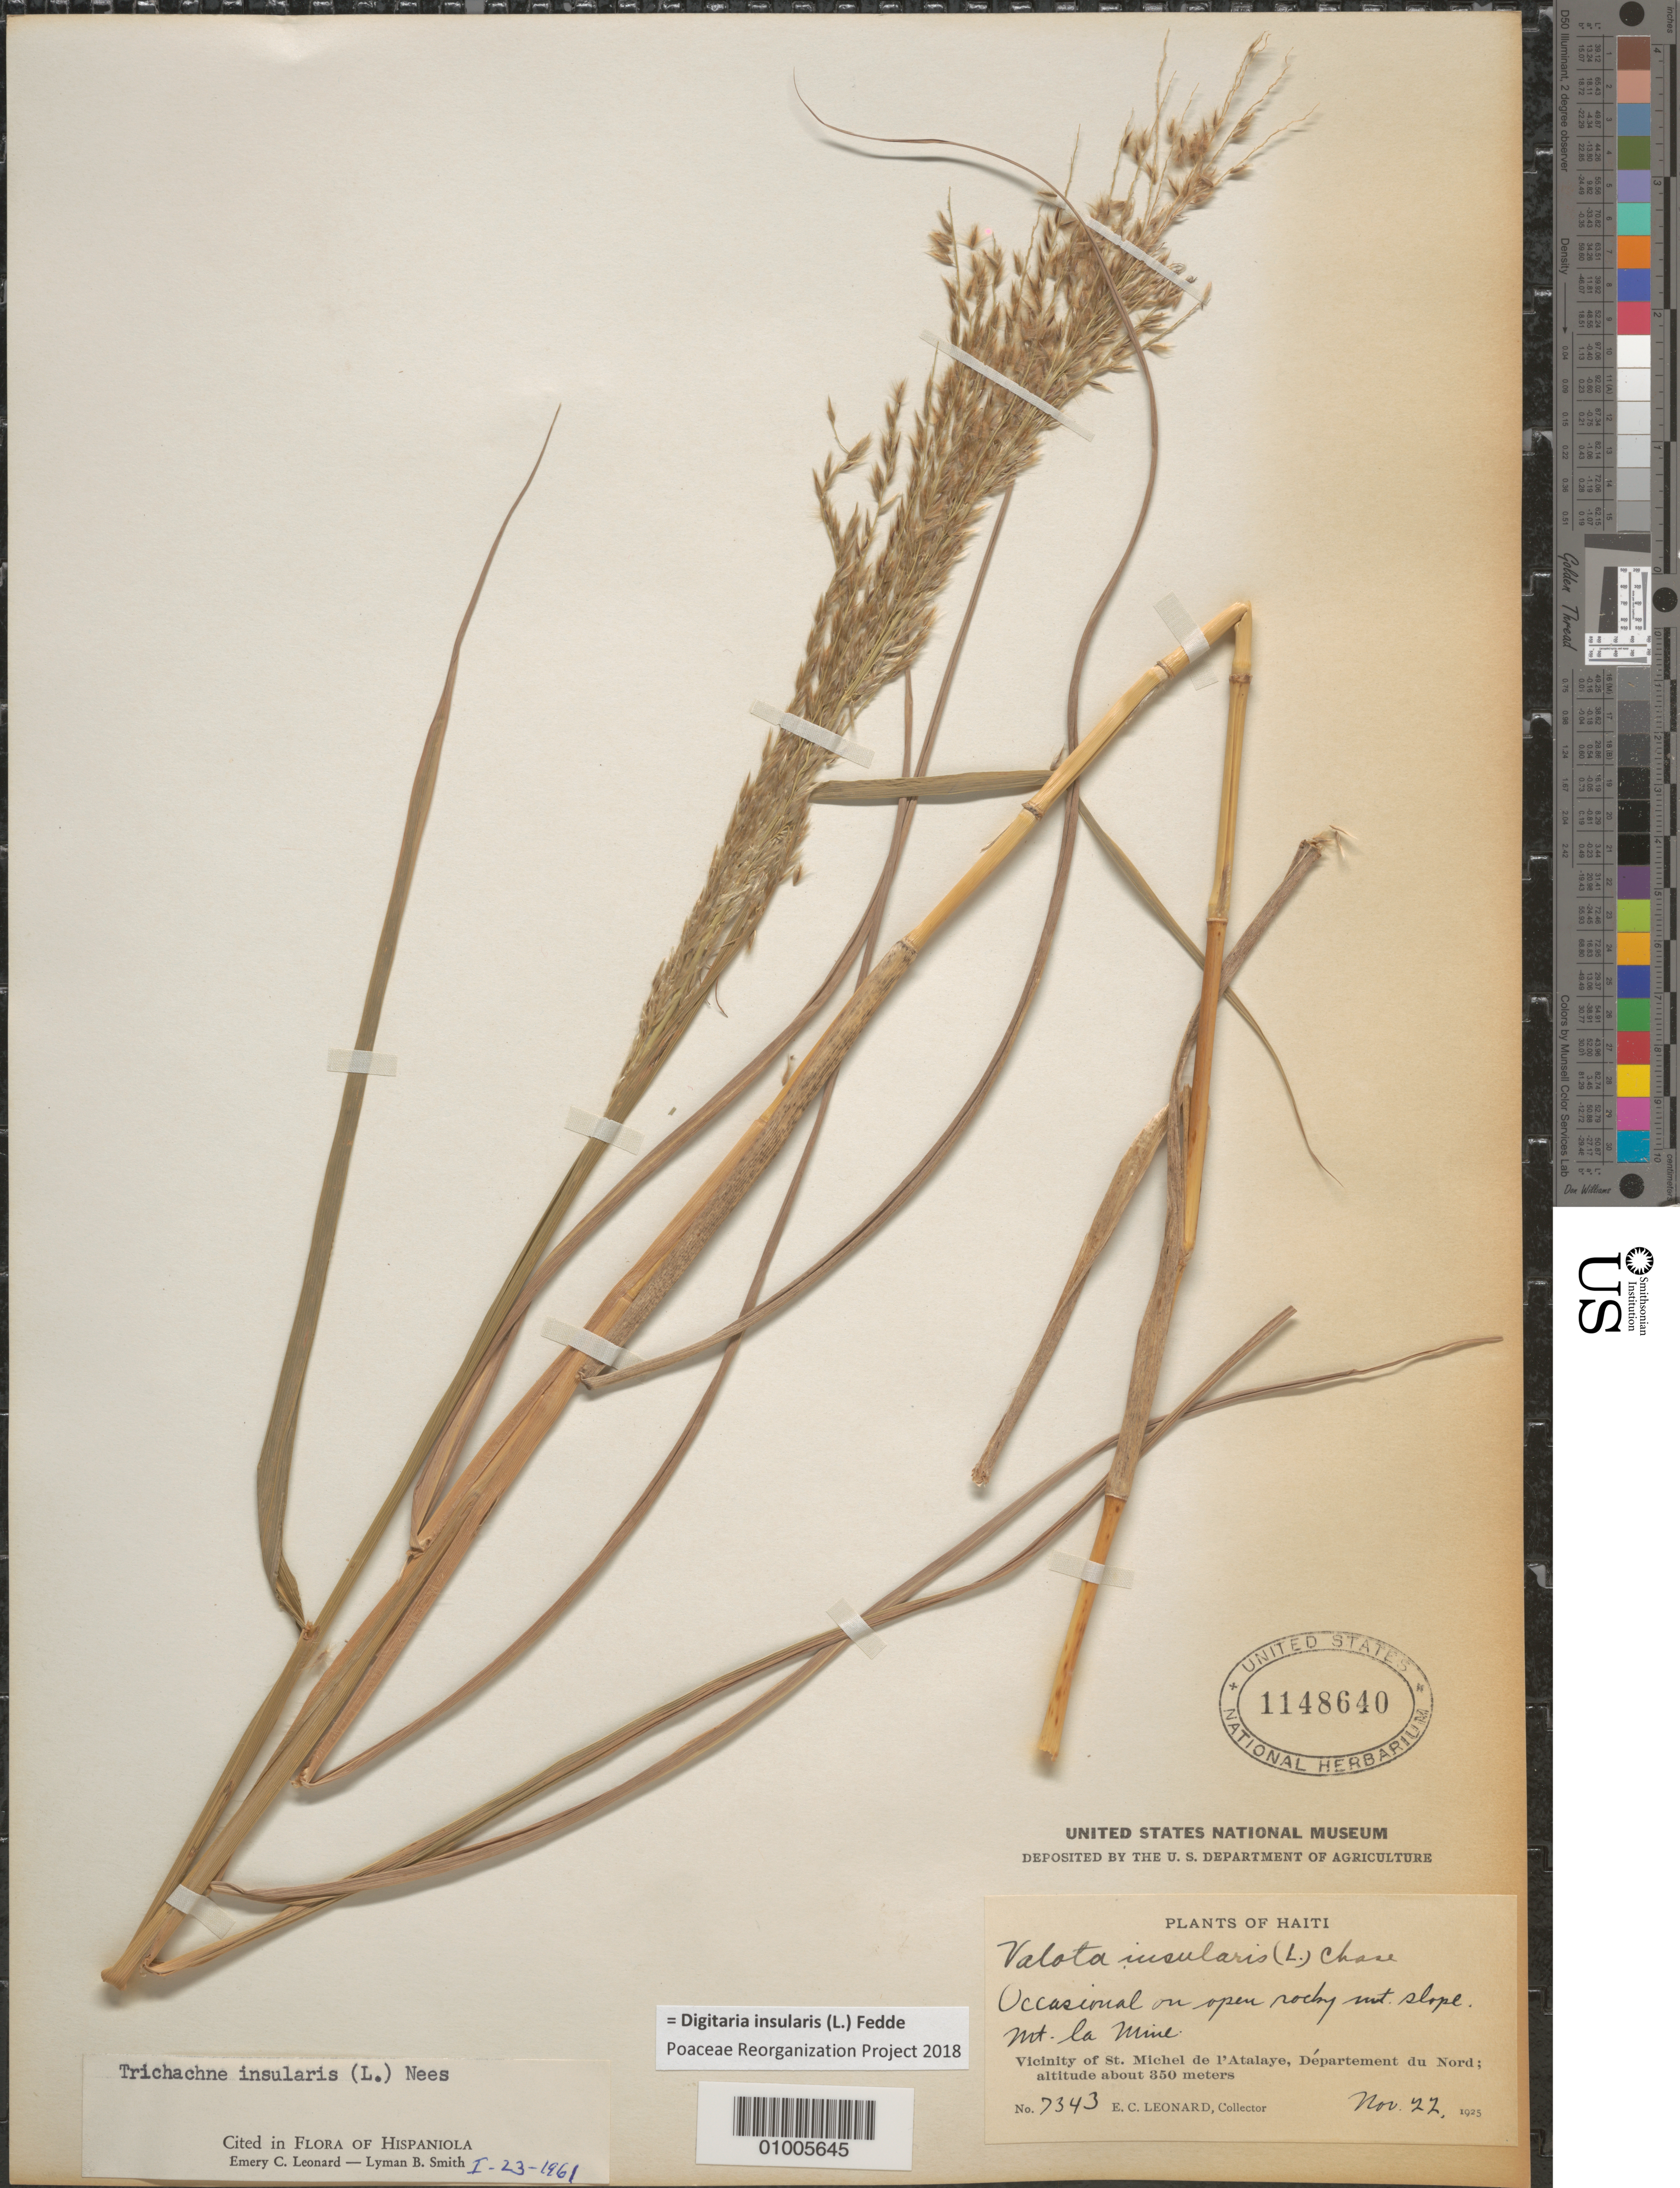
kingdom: Plantae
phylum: Tracheophyta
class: Liliopsida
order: Poales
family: Poaceae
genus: Digitaria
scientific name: Digitaria insularis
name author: (L.) Mez ex Ekman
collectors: E. C. Leonard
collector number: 7343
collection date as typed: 27 Nov 1925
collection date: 1925-11-27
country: Haiti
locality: Mt. La Mime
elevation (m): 350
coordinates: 0 N, 0 E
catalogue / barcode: US 1148640